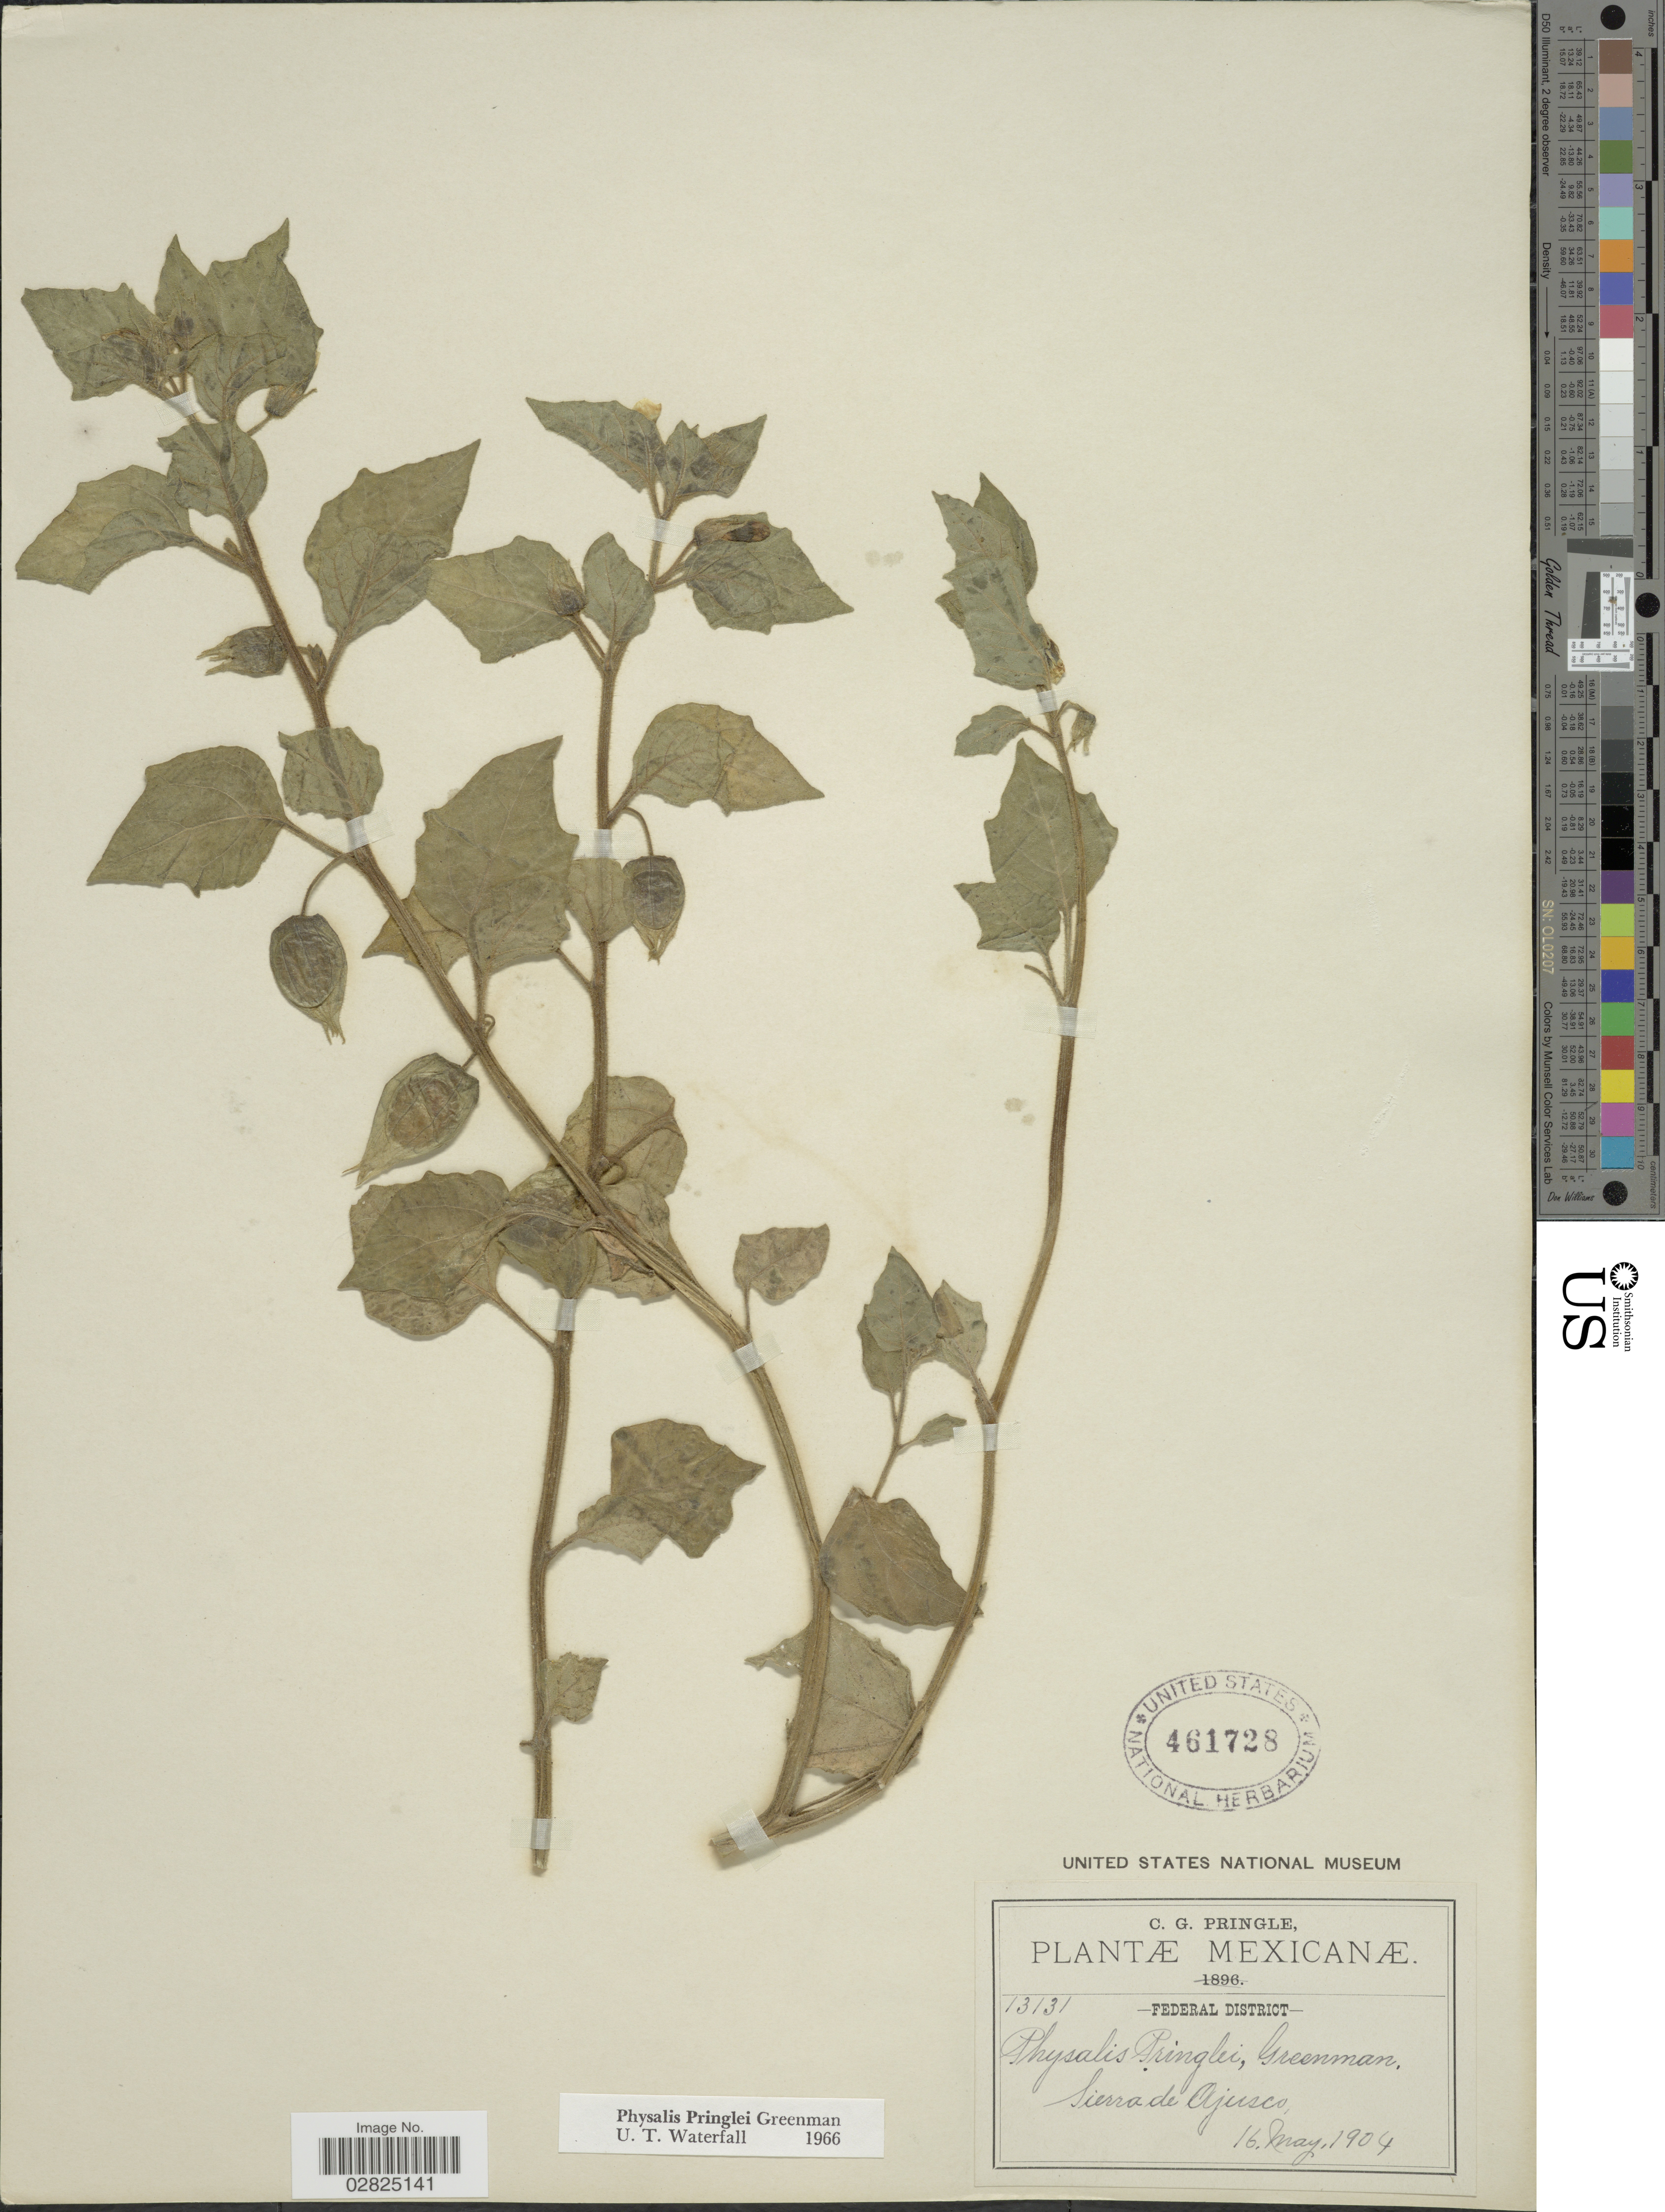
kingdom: Plantae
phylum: Tracheophyta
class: Magnoliopsida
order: Solanales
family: Solanaceae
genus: Physalis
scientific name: Physalis pringlei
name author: Greenm.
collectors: C. G. Pringle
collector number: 13131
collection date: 1904-05-16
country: Mexico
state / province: Distrito Federal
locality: Sierra de Ajusco.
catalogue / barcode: US 461728